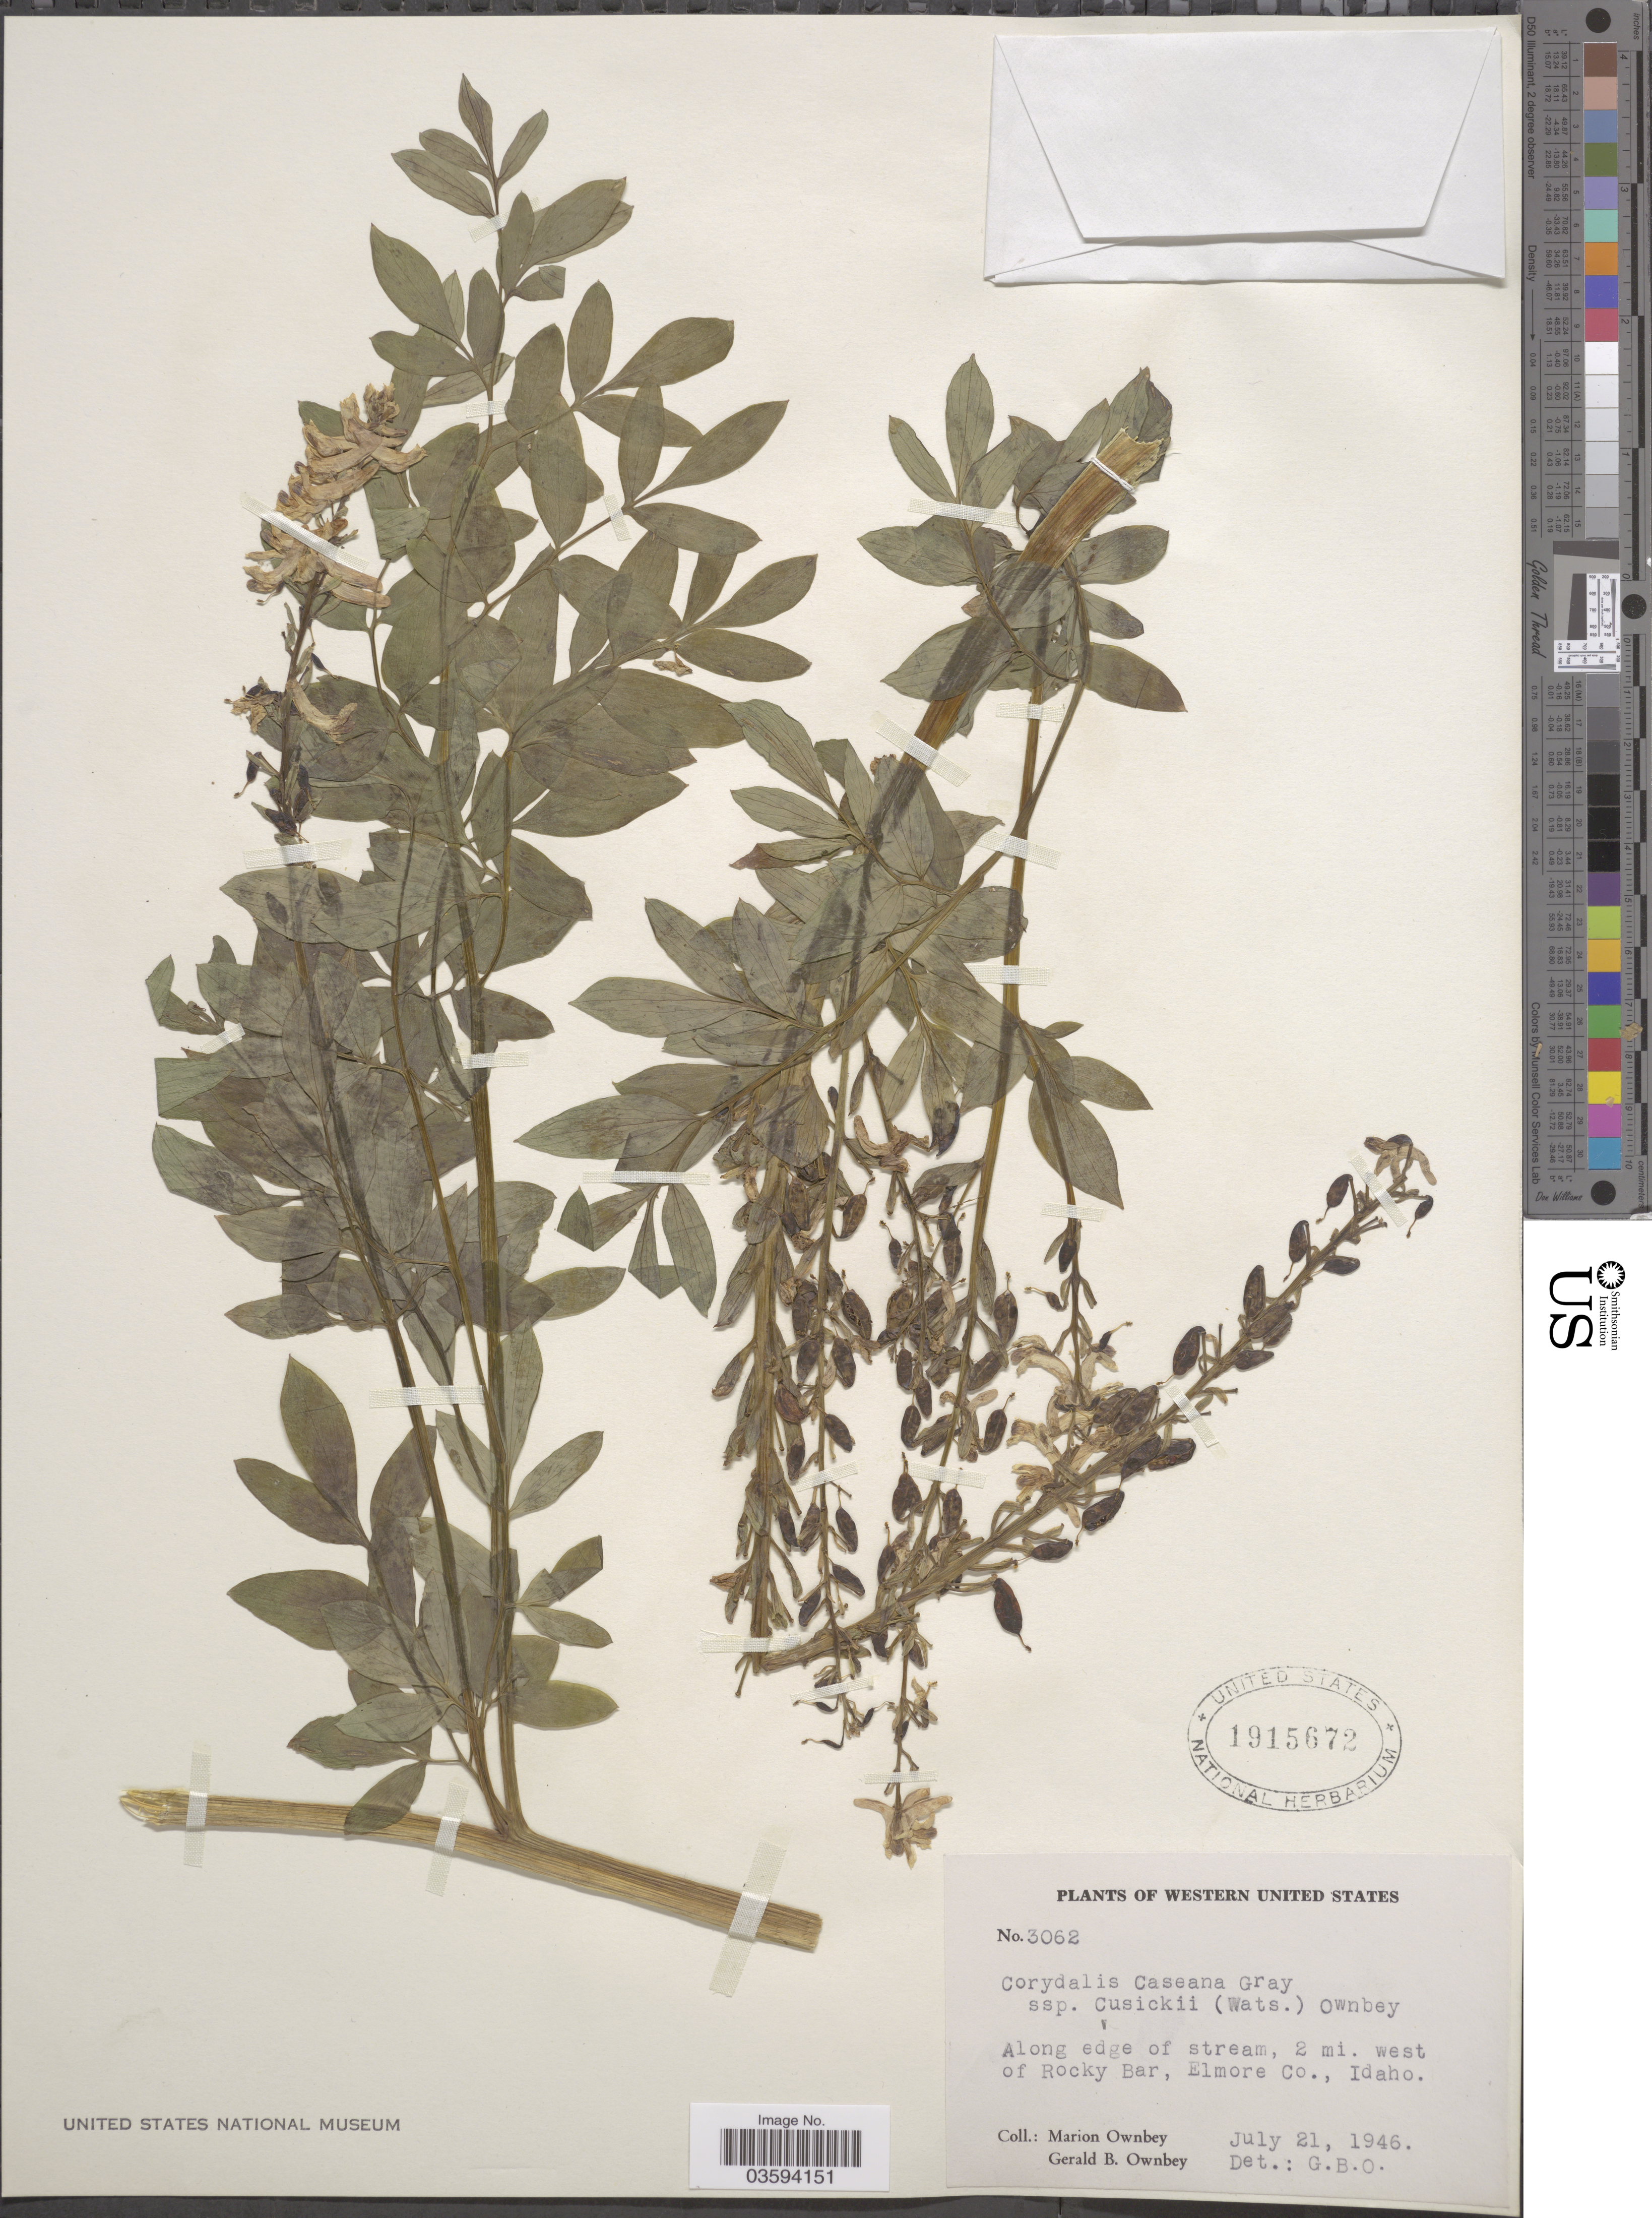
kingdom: Plantae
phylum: Tracheophyta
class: Magnoliopsida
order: Ranunculales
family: Papaveraceae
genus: Corydalis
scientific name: Corydalis caseana subsp. cusickii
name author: (S. Watson) G.B. Ownbey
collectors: M. Ownbey & G. B. Ownbey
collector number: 3062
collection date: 1946-07-21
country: United States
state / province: Idaho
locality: Western United States. Along edge of stream, 2 mi. west of Rocky Bar, Elmore Co.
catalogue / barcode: US 1915672